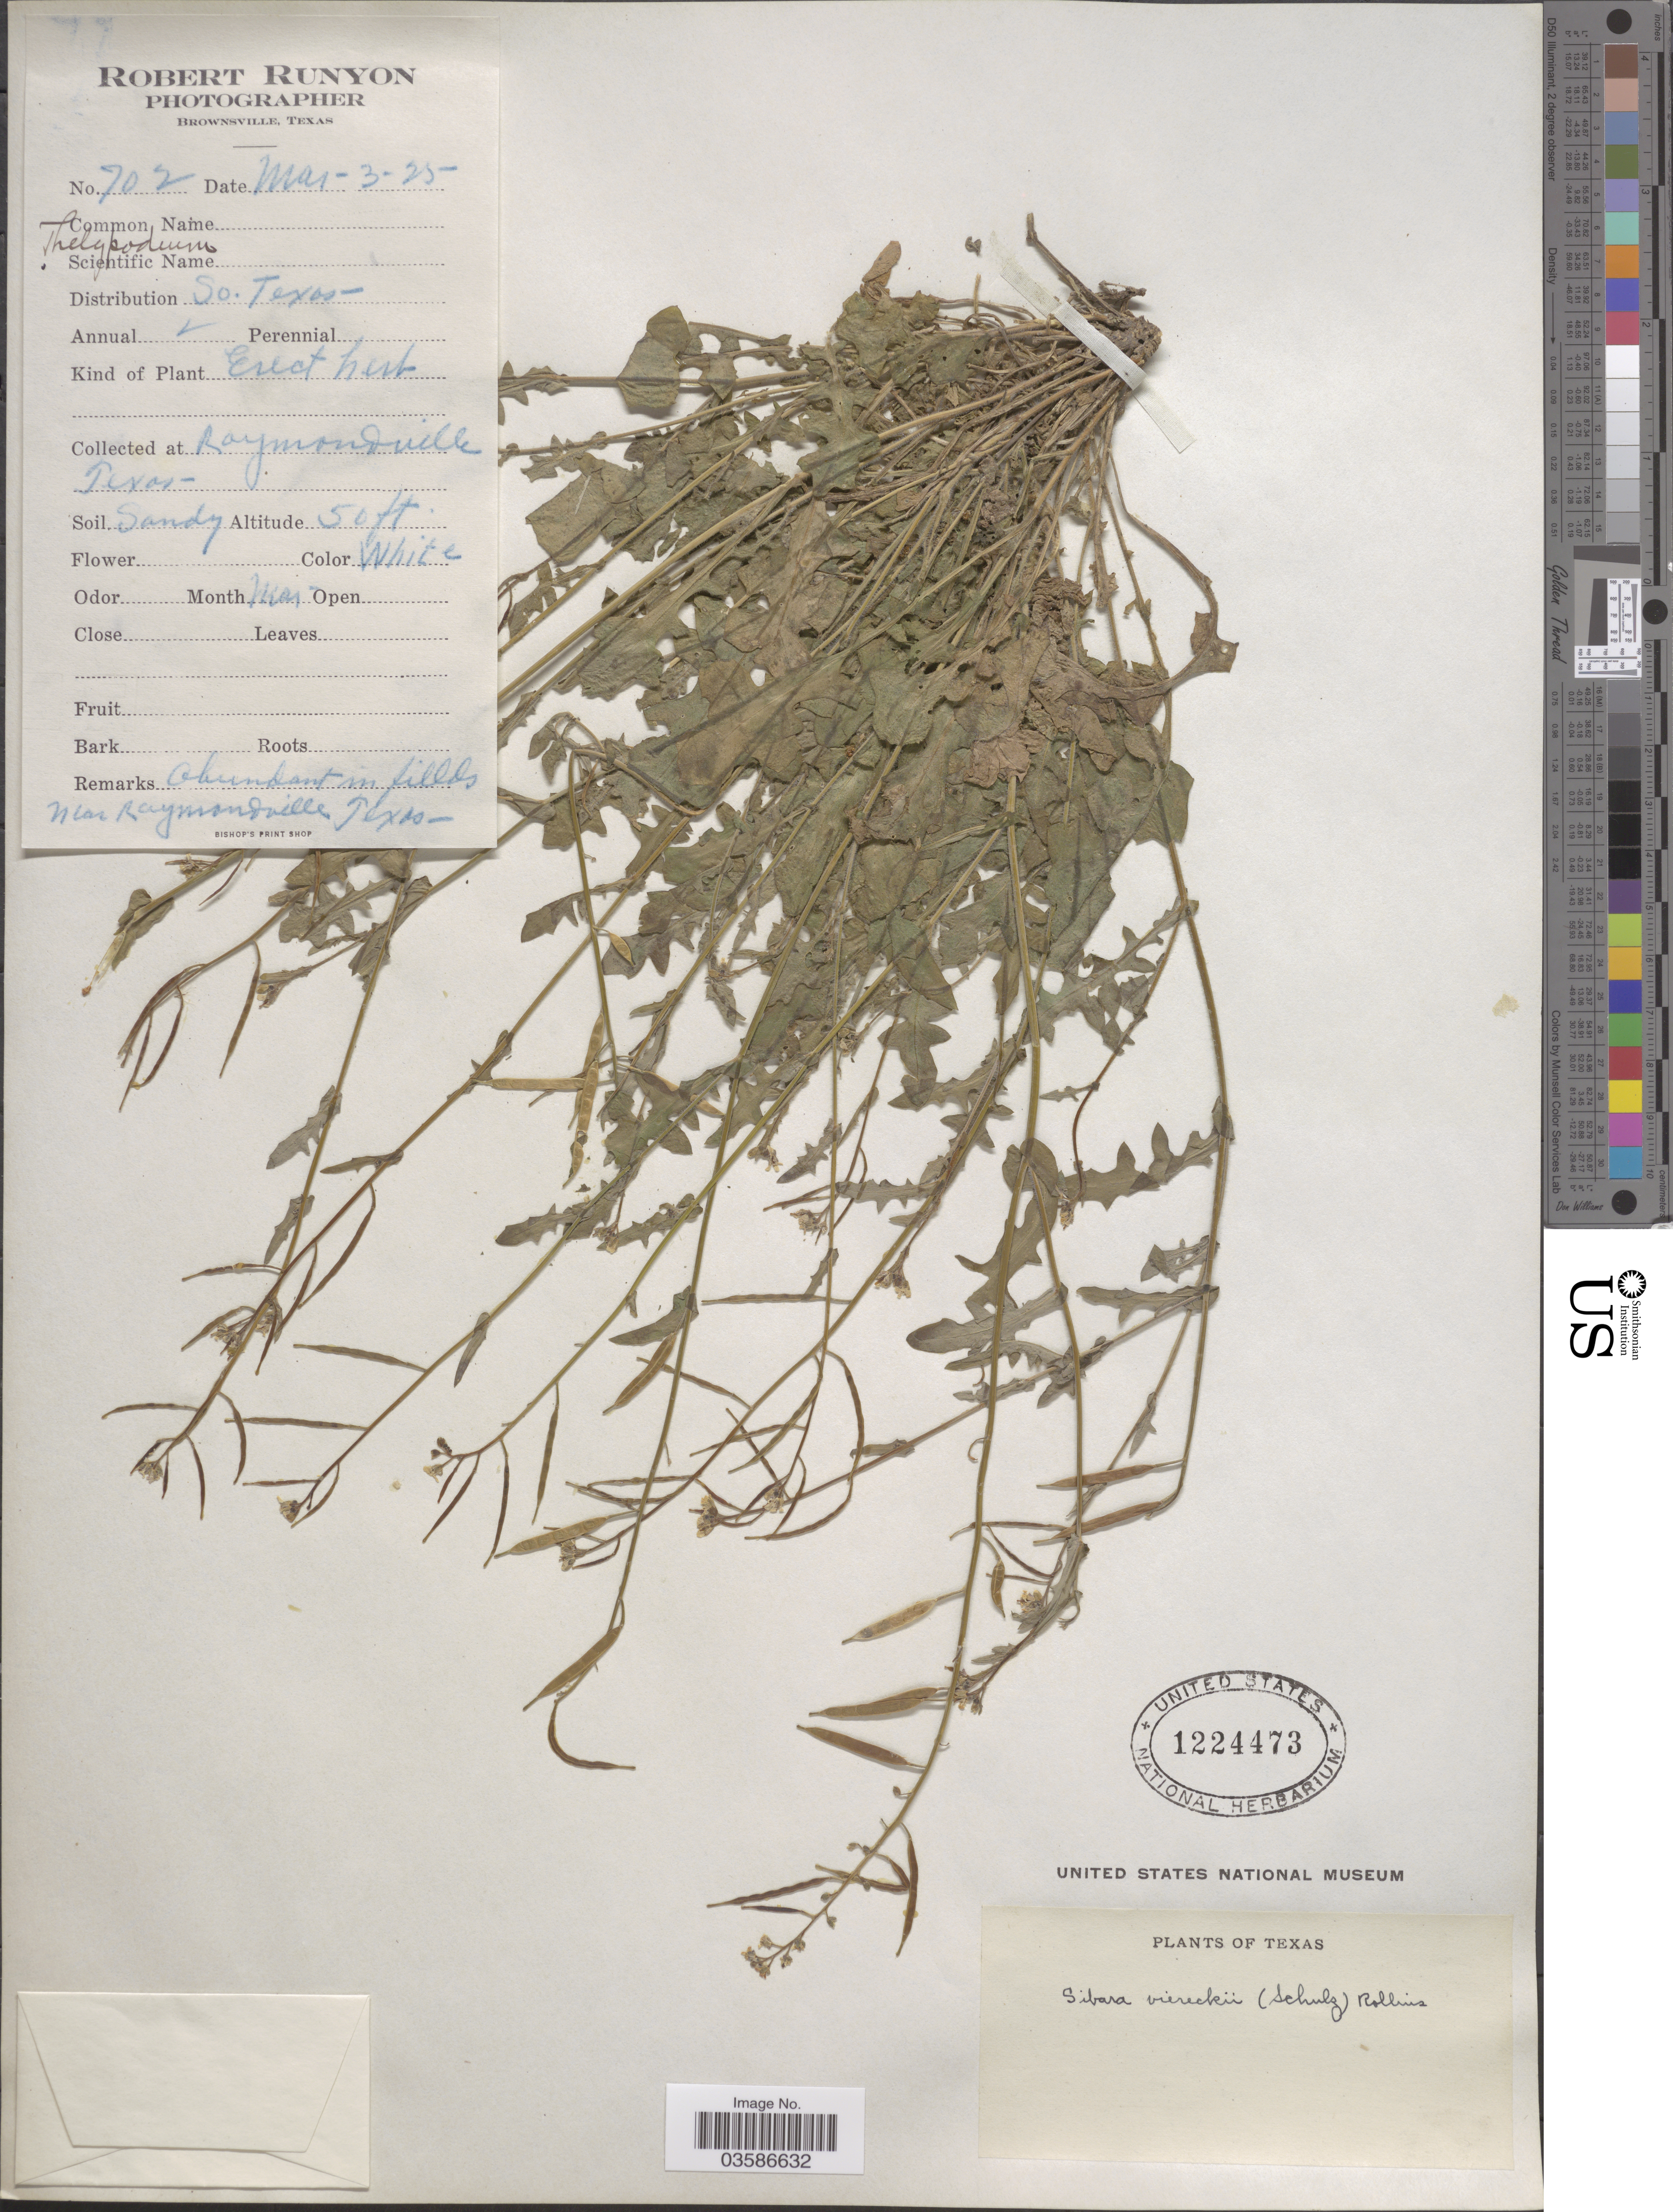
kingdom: Plantae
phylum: Tracheophyta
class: Magnoliopsida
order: Brassicales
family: Brassicaceae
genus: Dryopetalon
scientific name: Dryopetalon viereckii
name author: (O.E. Schulz) Al-Shehbaz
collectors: R. Runyon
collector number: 702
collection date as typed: Transcribed d/m/y: 3/3/25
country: United States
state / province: Texas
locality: So. Texas. Raymondville.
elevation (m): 15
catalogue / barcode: US 1224473